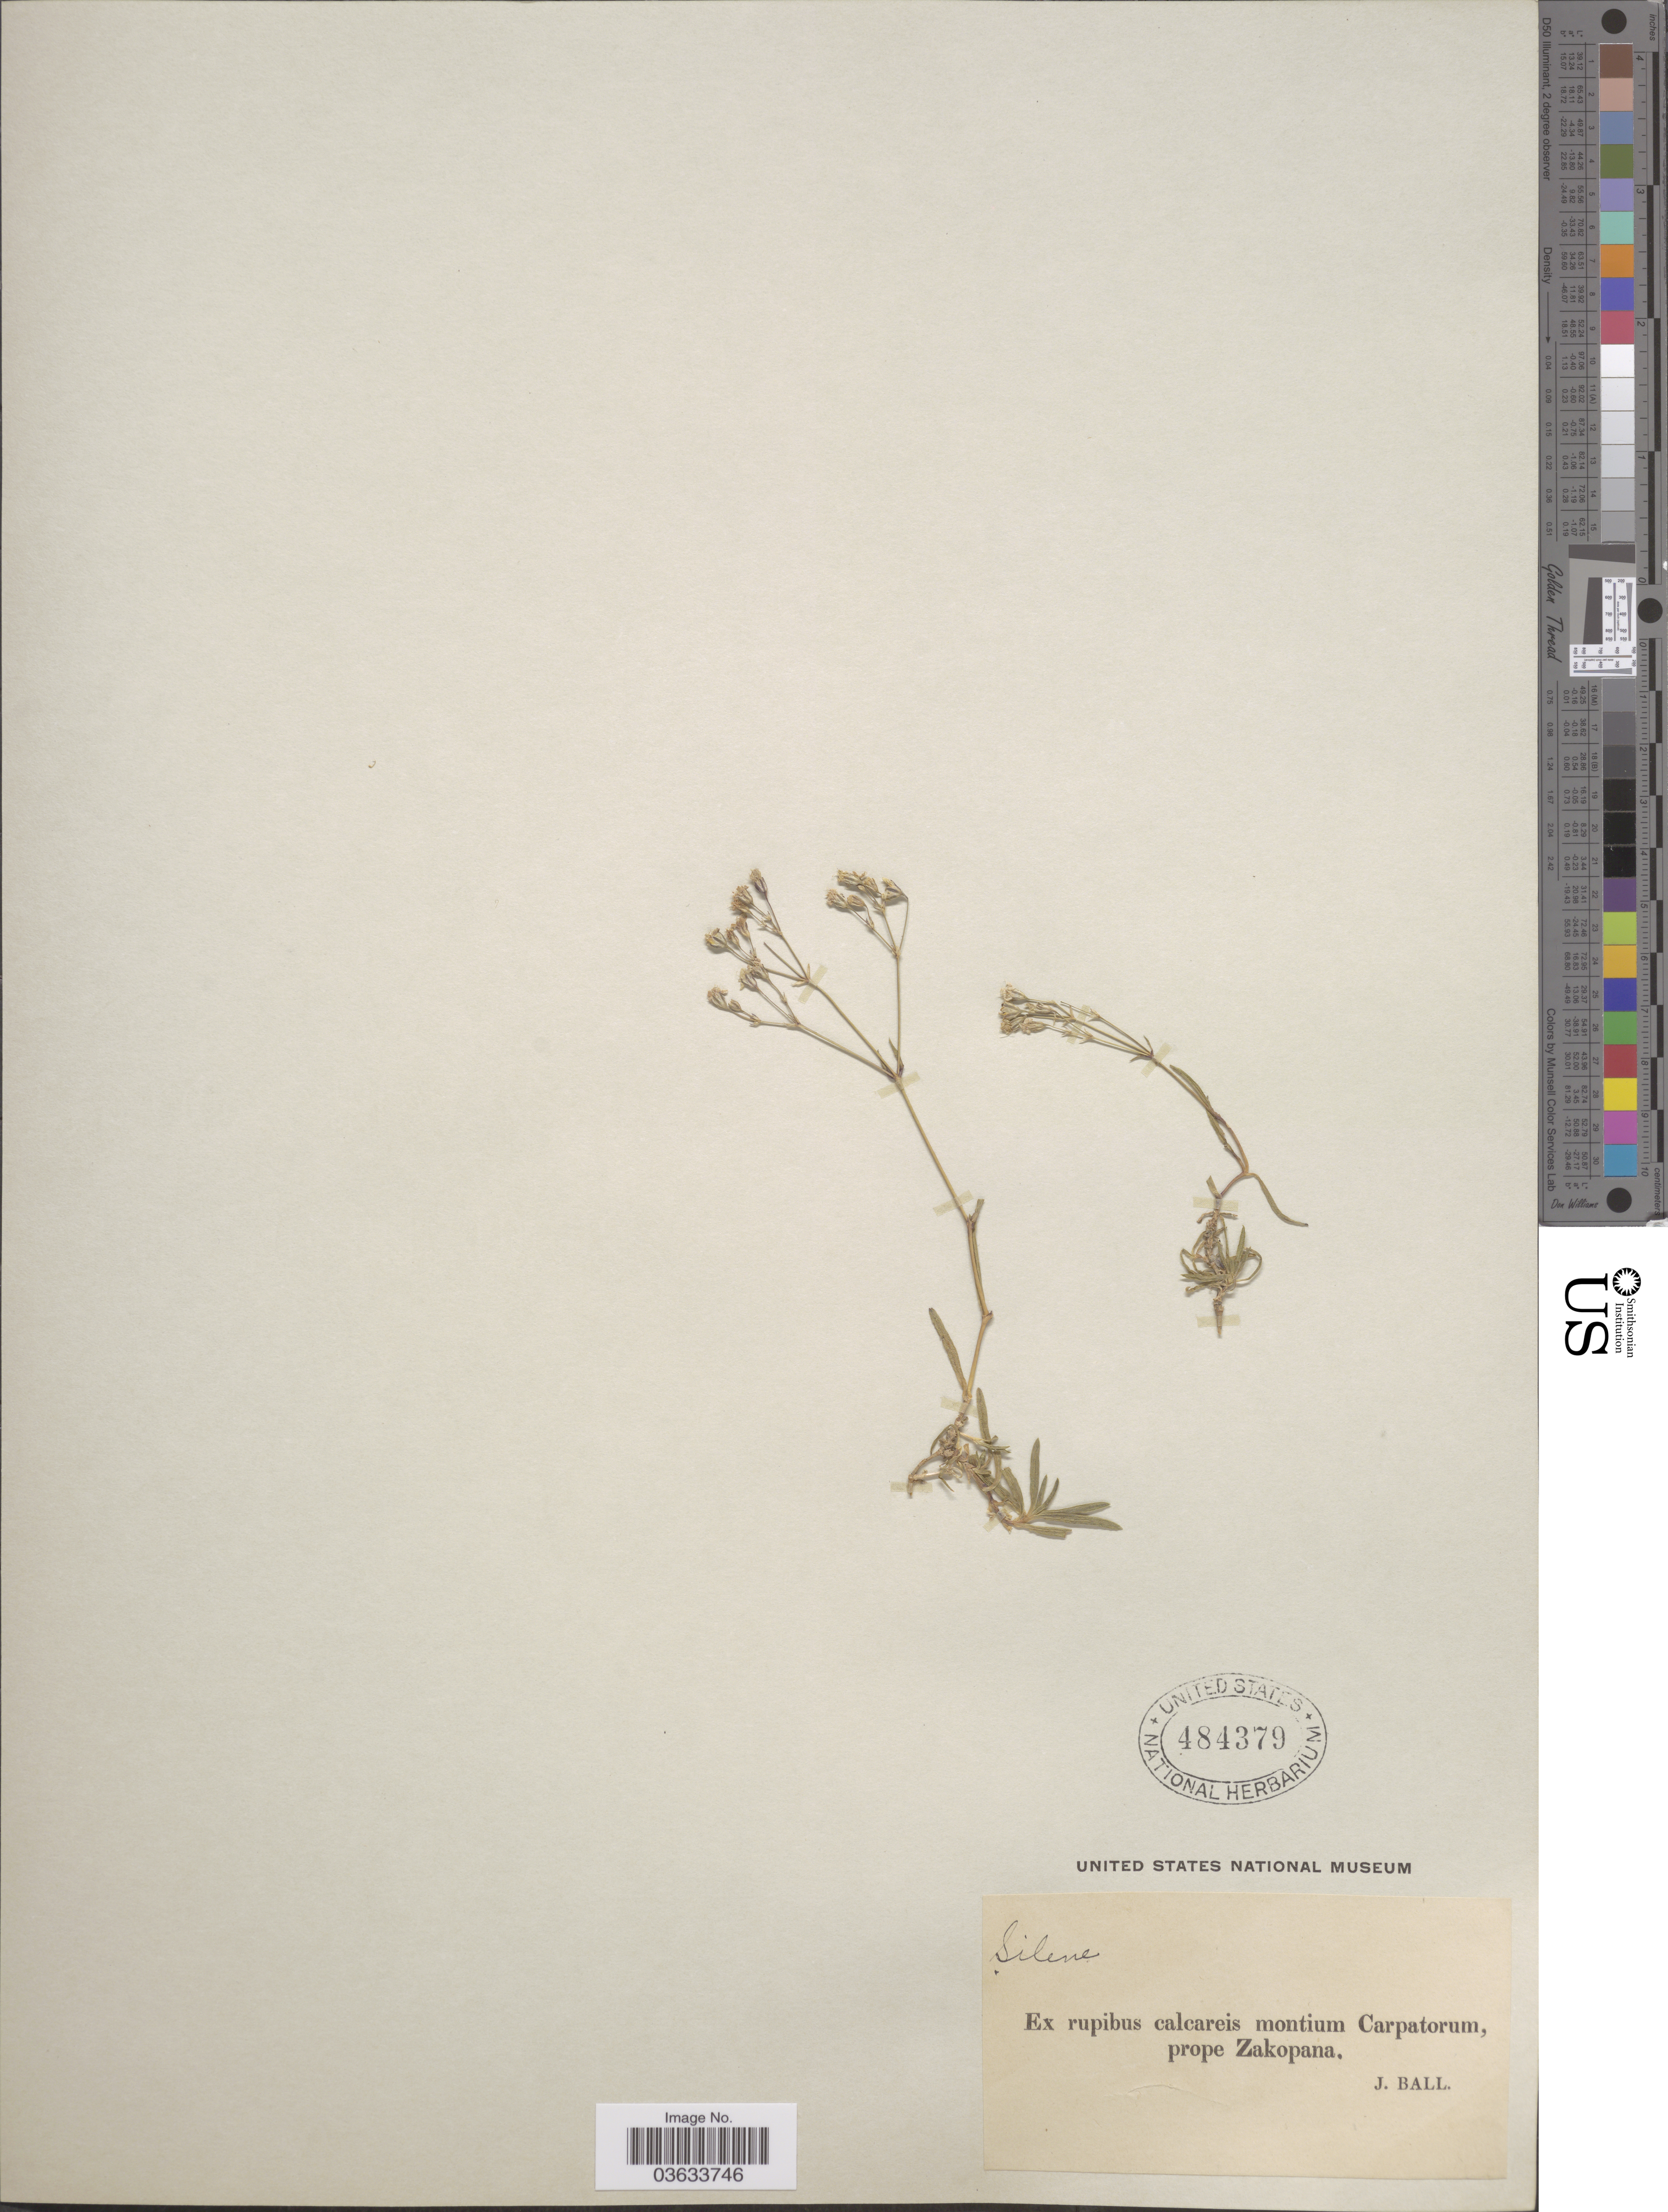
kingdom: Plantae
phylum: Tracheophyta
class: Magnoliopsida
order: Caryophyllales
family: Caryophyllaceae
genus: Silene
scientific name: Silene sp.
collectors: J. Ball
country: Poland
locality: Ex rupibus calcareis montium Carpatorum, prope Zakopana.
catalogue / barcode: US 484379